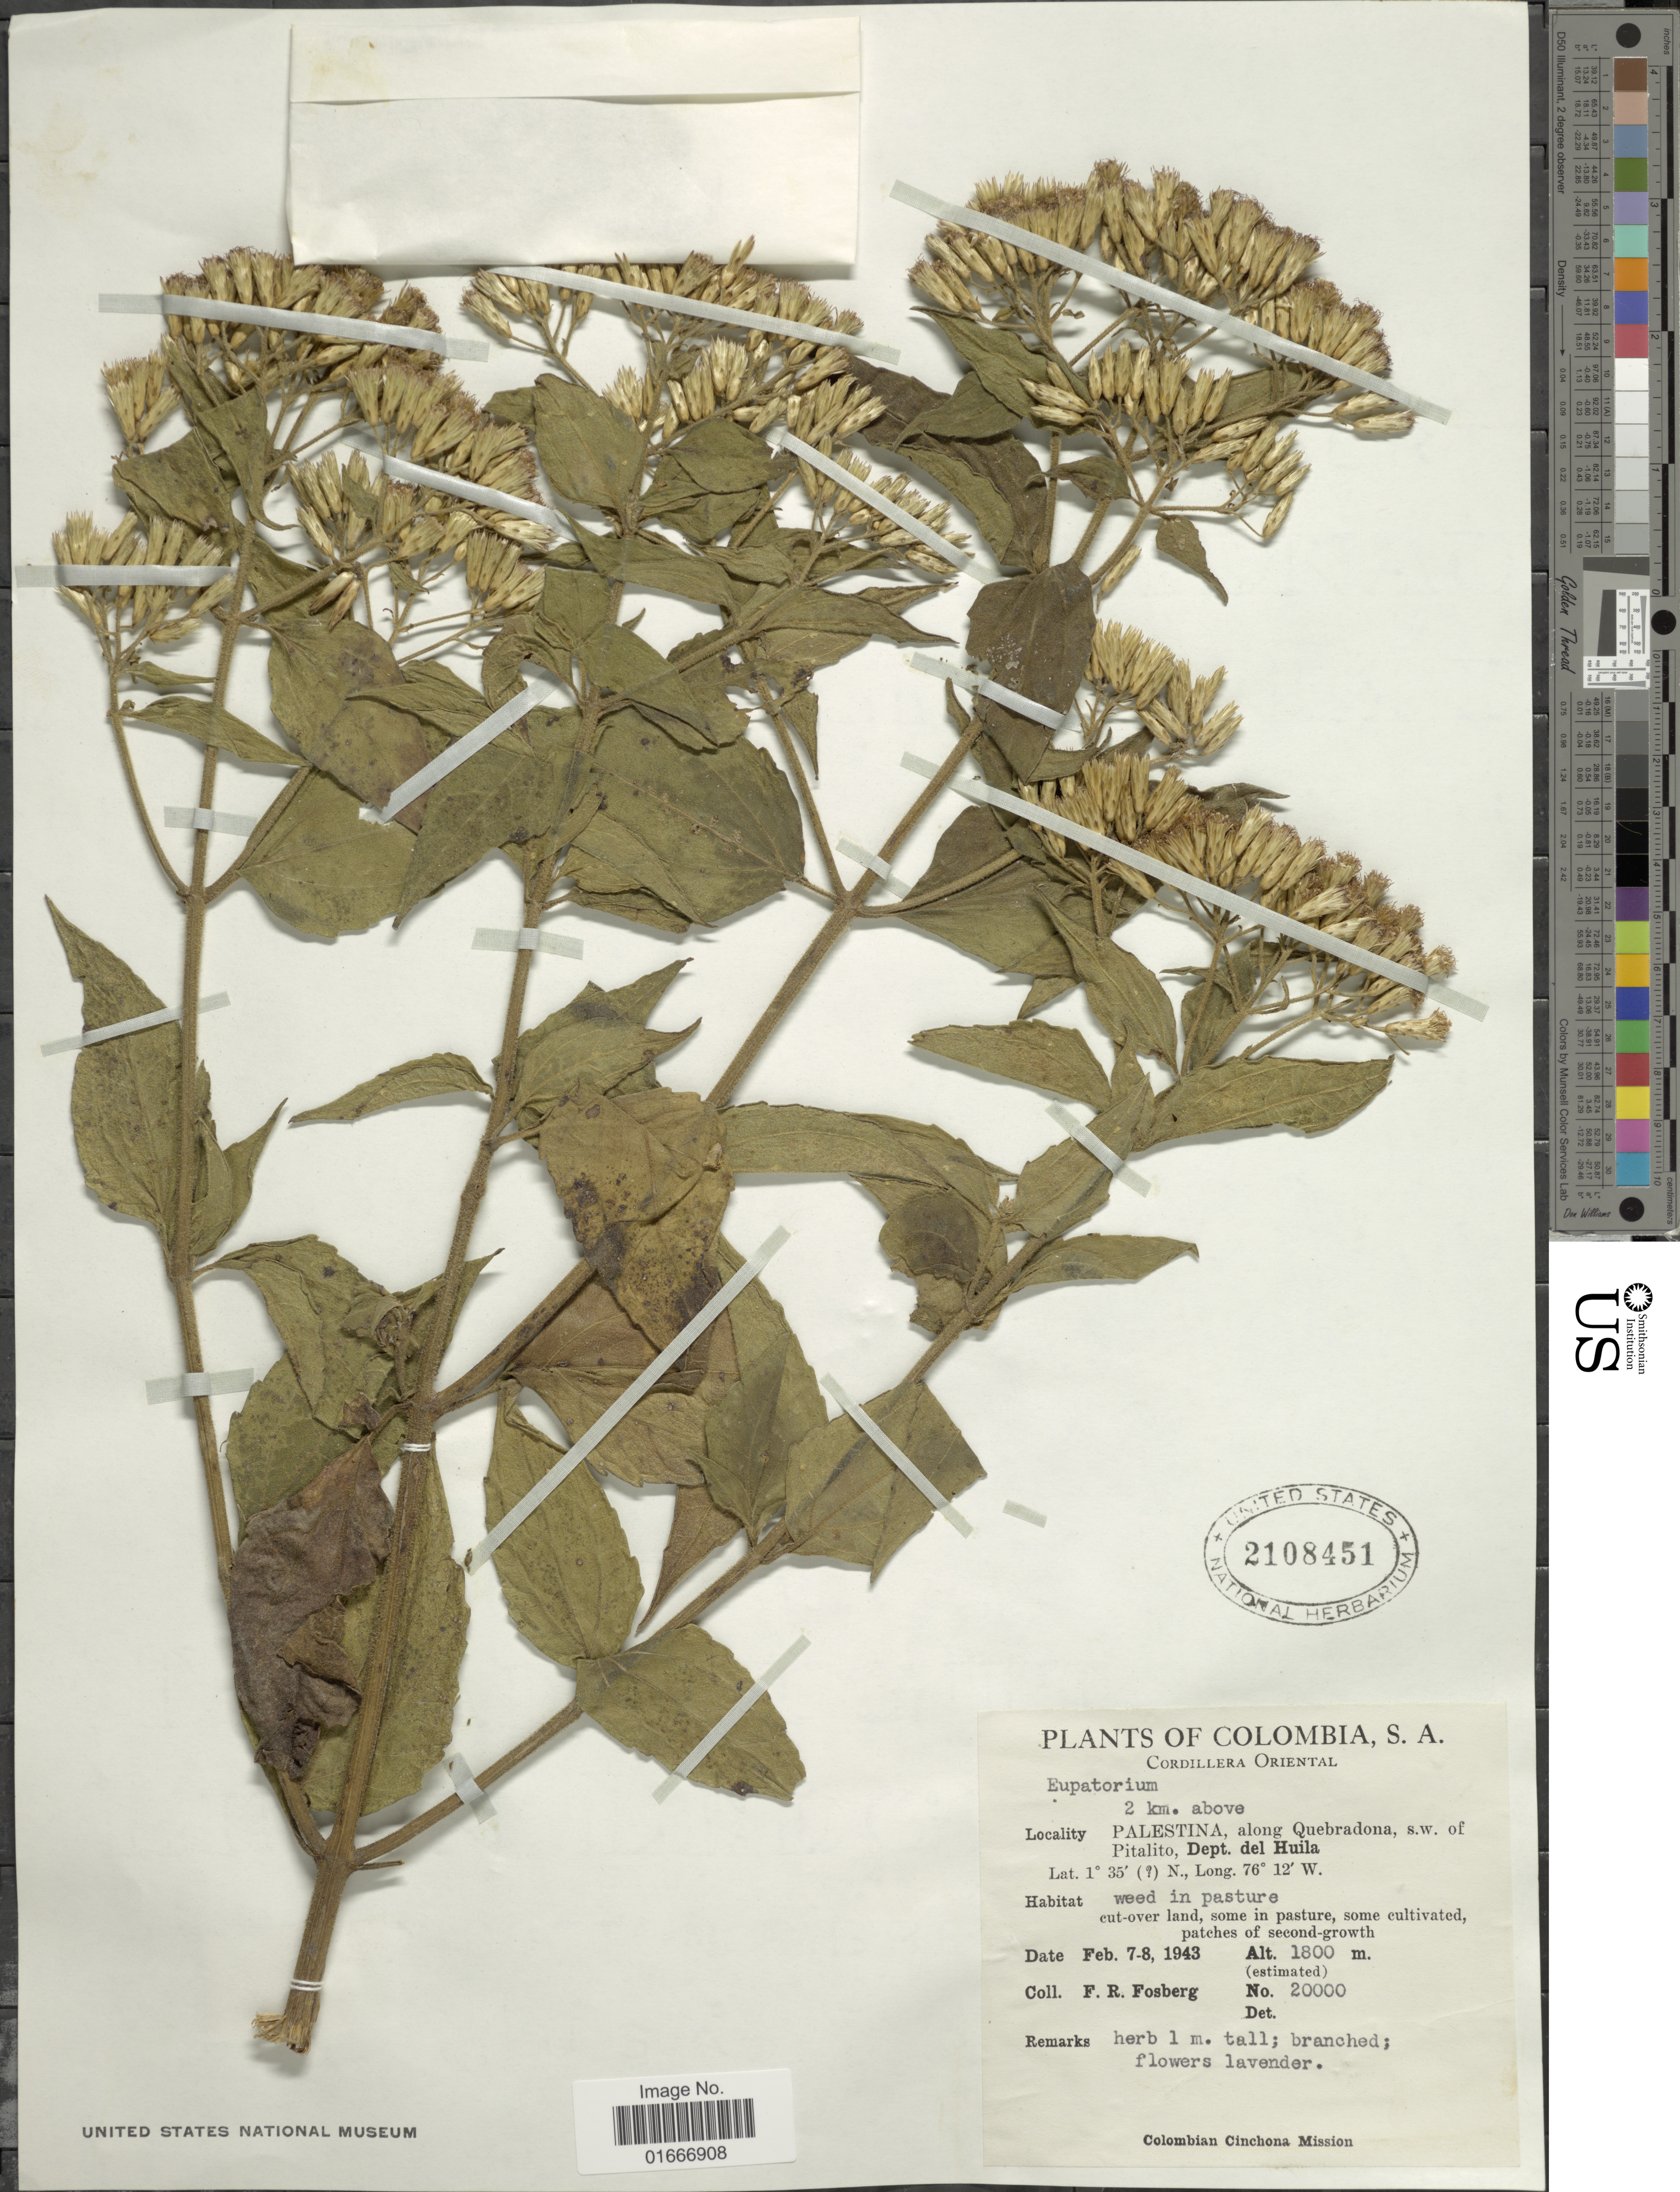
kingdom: Plantae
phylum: Tracheophyta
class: Magnoliopsida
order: Asterales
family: Asteraceae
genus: Chromolaena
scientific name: Chromolaena sp.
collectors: F. R. Fosberg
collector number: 20000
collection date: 1943-02-07/1943-02-08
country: Colombia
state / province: Huila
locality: Colombia. Palestina, along Quebradona, s. w. of Pitalito, Dept. del Huila. cut-over land, some in pasture, some cultivated,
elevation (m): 1800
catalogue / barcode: US 2108451